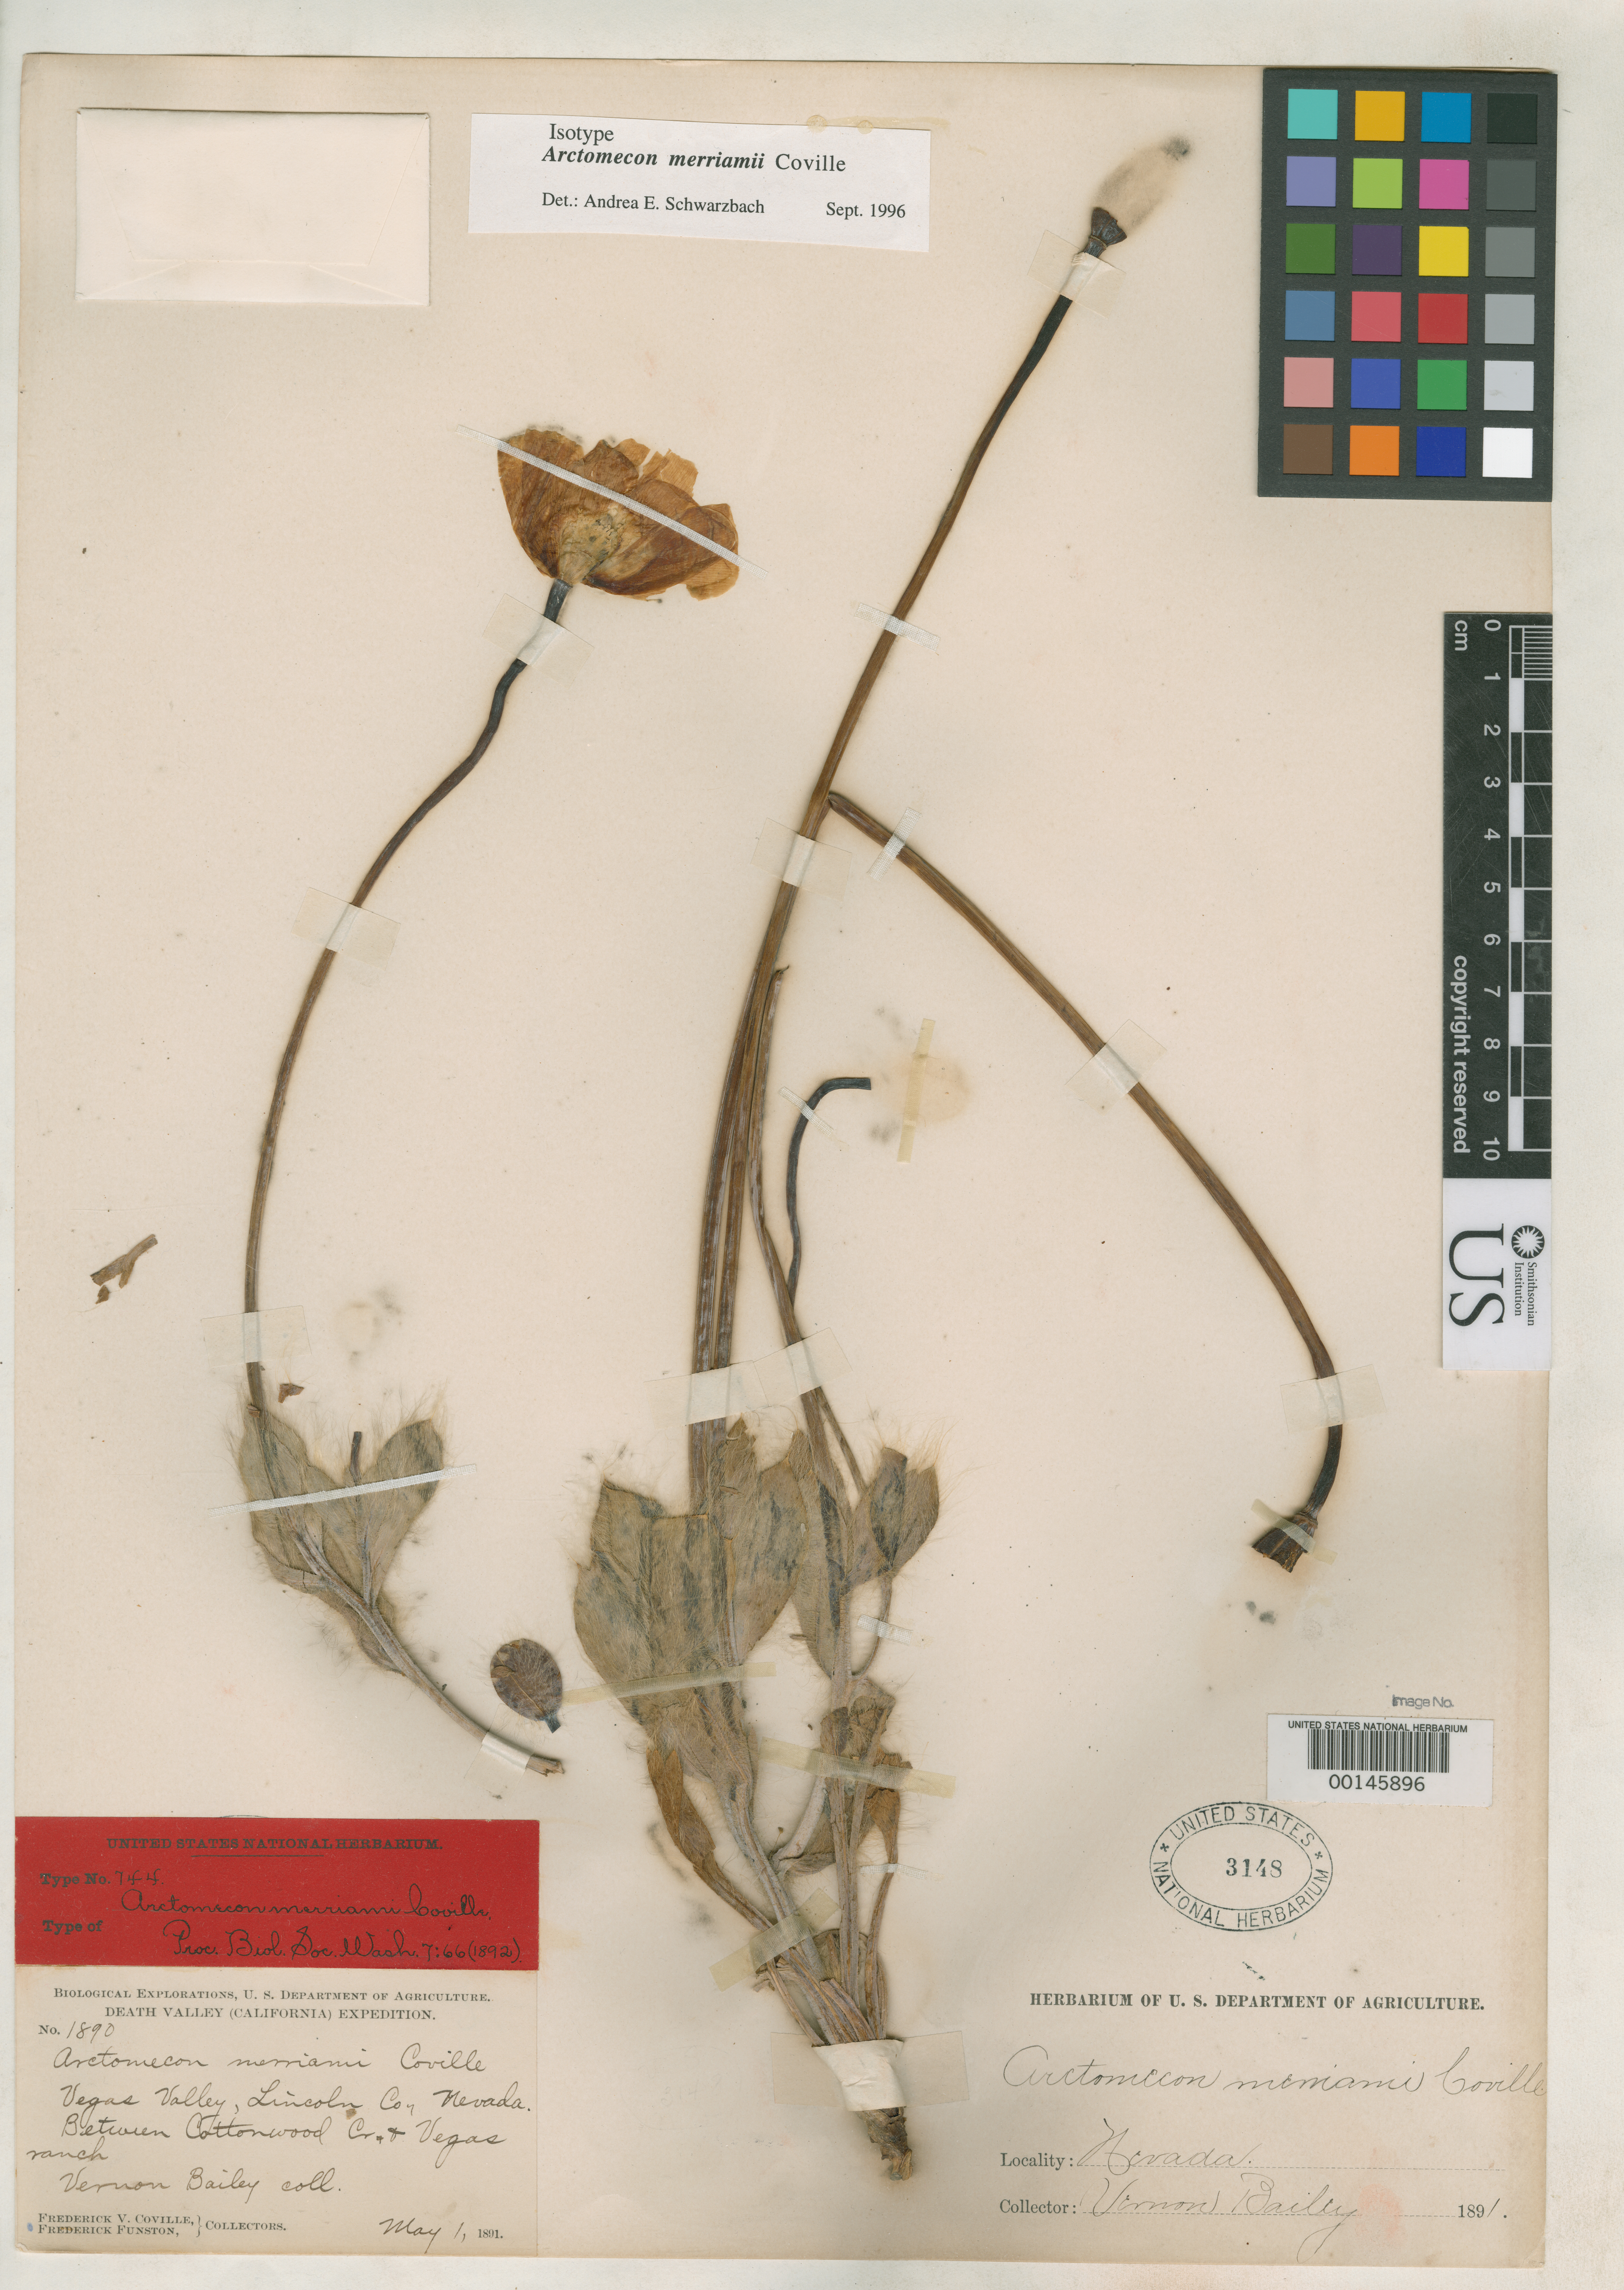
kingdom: Plantae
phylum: Tracheophyta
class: Magnoliopsida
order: Ranunculales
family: Papaveraceae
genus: Arctomecon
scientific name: Arctomecon merriamii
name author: Coville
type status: Type Collection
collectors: C. Merriam & V. O. Bailey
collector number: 1890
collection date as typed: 01 May 1891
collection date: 1891-05-01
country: United States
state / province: Nevada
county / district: Lincoln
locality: Few mi W of Vegas Ranch.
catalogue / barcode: US 3148